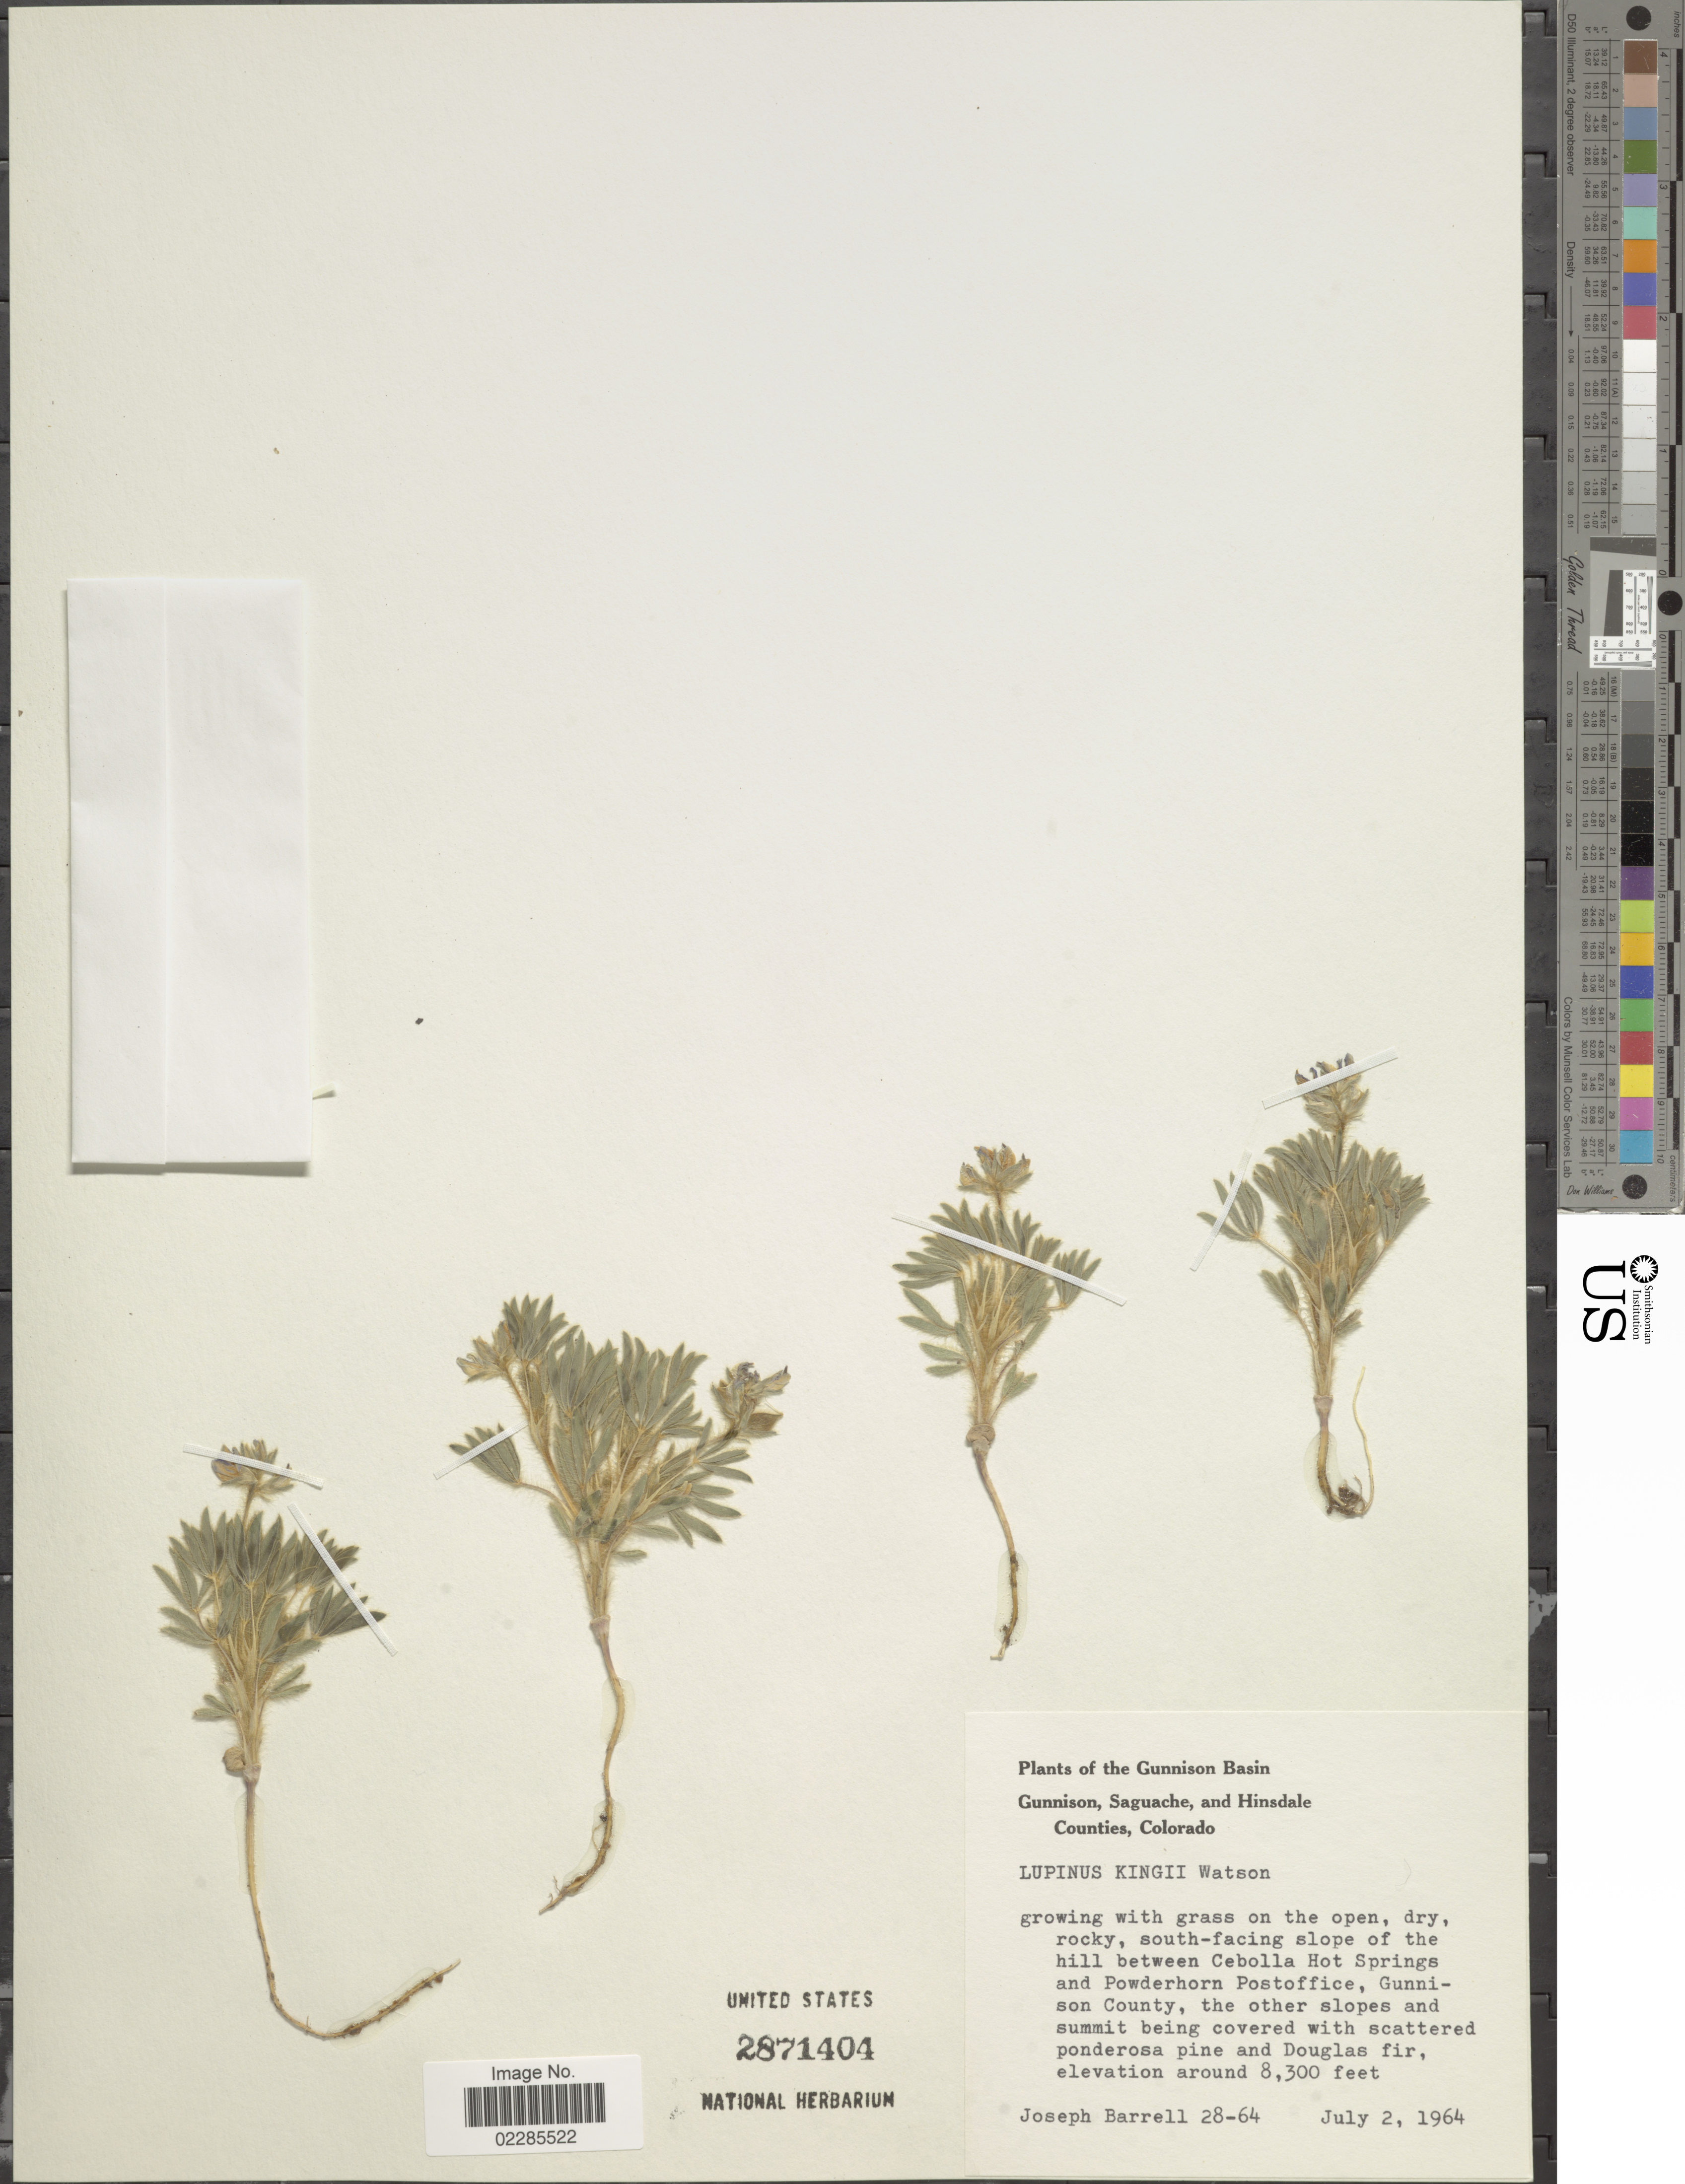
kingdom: Plantae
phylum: Tracheophyta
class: Magnoliopsida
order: Fabales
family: Fabaceae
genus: Lupinus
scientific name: Lupinus kingii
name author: S. Watson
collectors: J. Barrell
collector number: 28-64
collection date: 1964-07-02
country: United States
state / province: Colorado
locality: The Gunnison Basin Gunnison, Saguache, and Hinsdale Counties, growing with grass on the open, dry, rocky, south-facing slope of the hill between Cebolla Hot Springs and Powderhorn Postoffice, Gunnison County, the other slopes and summit being covered with scattered ponderosa pine and Douglas fir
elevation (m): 2530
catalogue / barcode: US 2871404